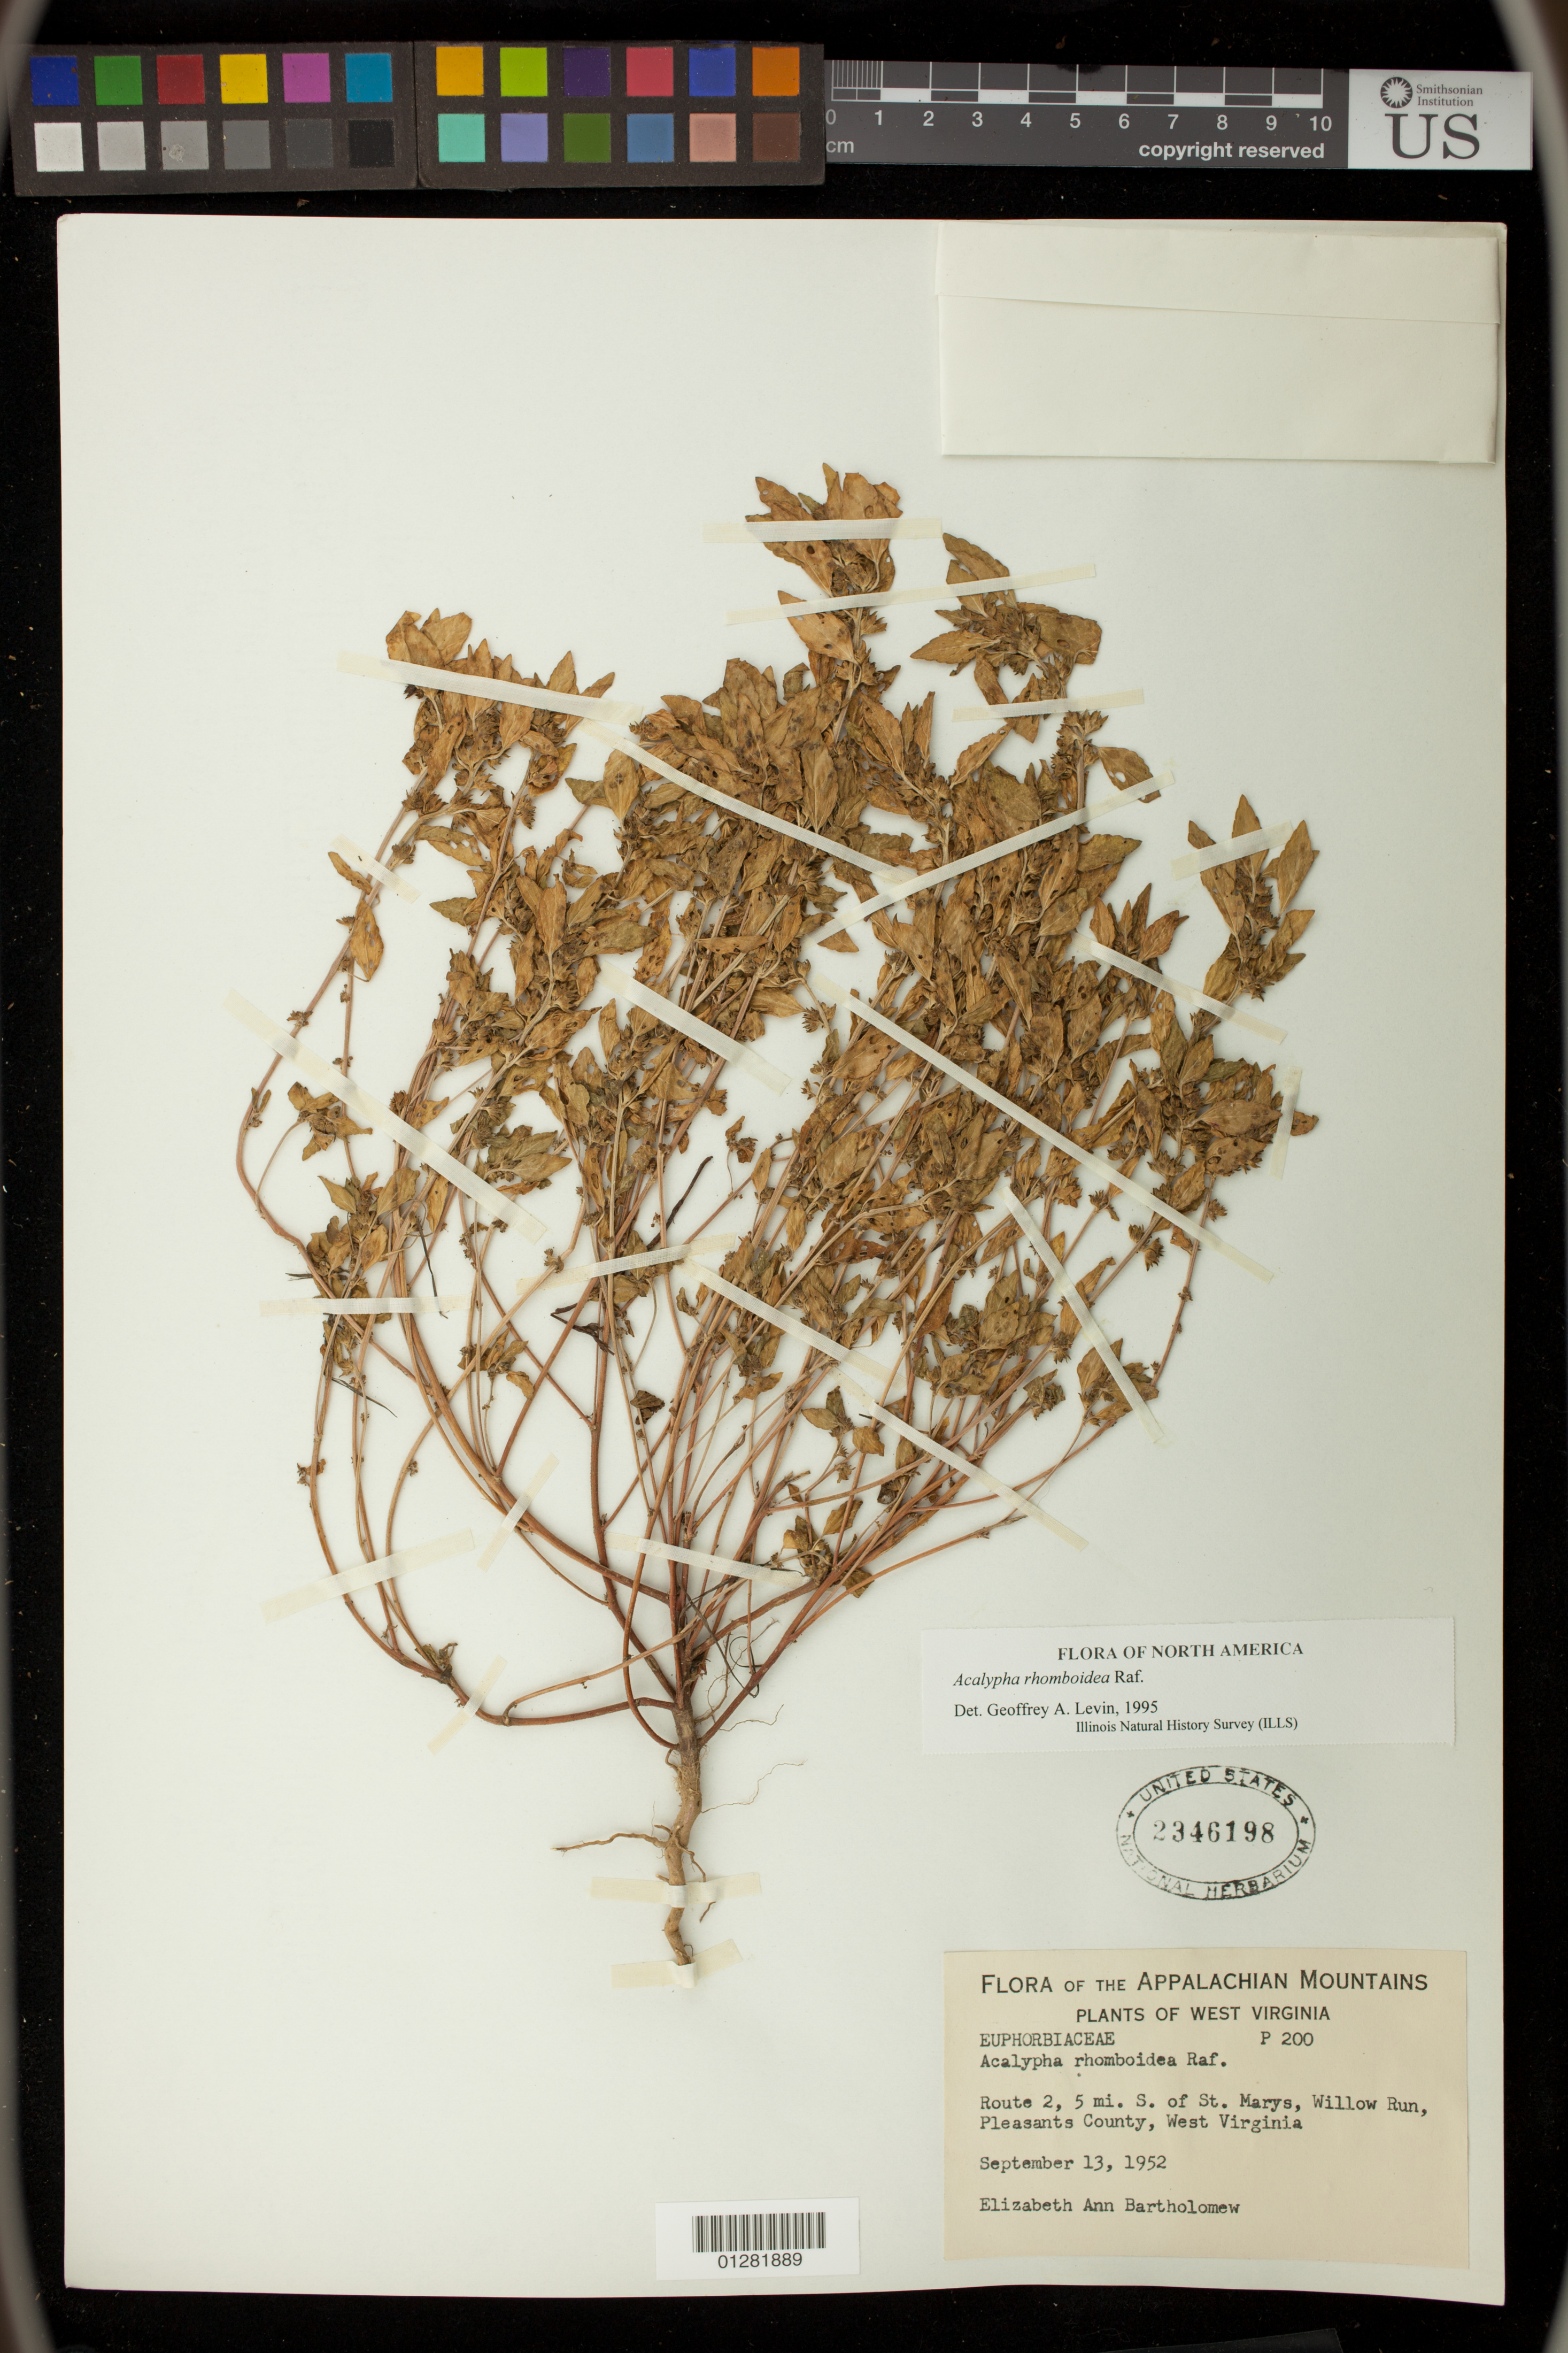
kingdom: Plantae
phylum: Tracheophyta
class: Magnoliopsida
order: Malpighiales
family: Euphorbiaceae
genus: Acalypha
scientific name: Acalypha rhomboidea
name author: Raf.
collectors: E. Bartholomew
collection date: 1952-09-13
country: United States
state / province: West Virginia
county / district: Pleasants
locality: Route 2, 5 mi. S. of St. Marys, Willow Run.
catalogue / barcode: US 2346198